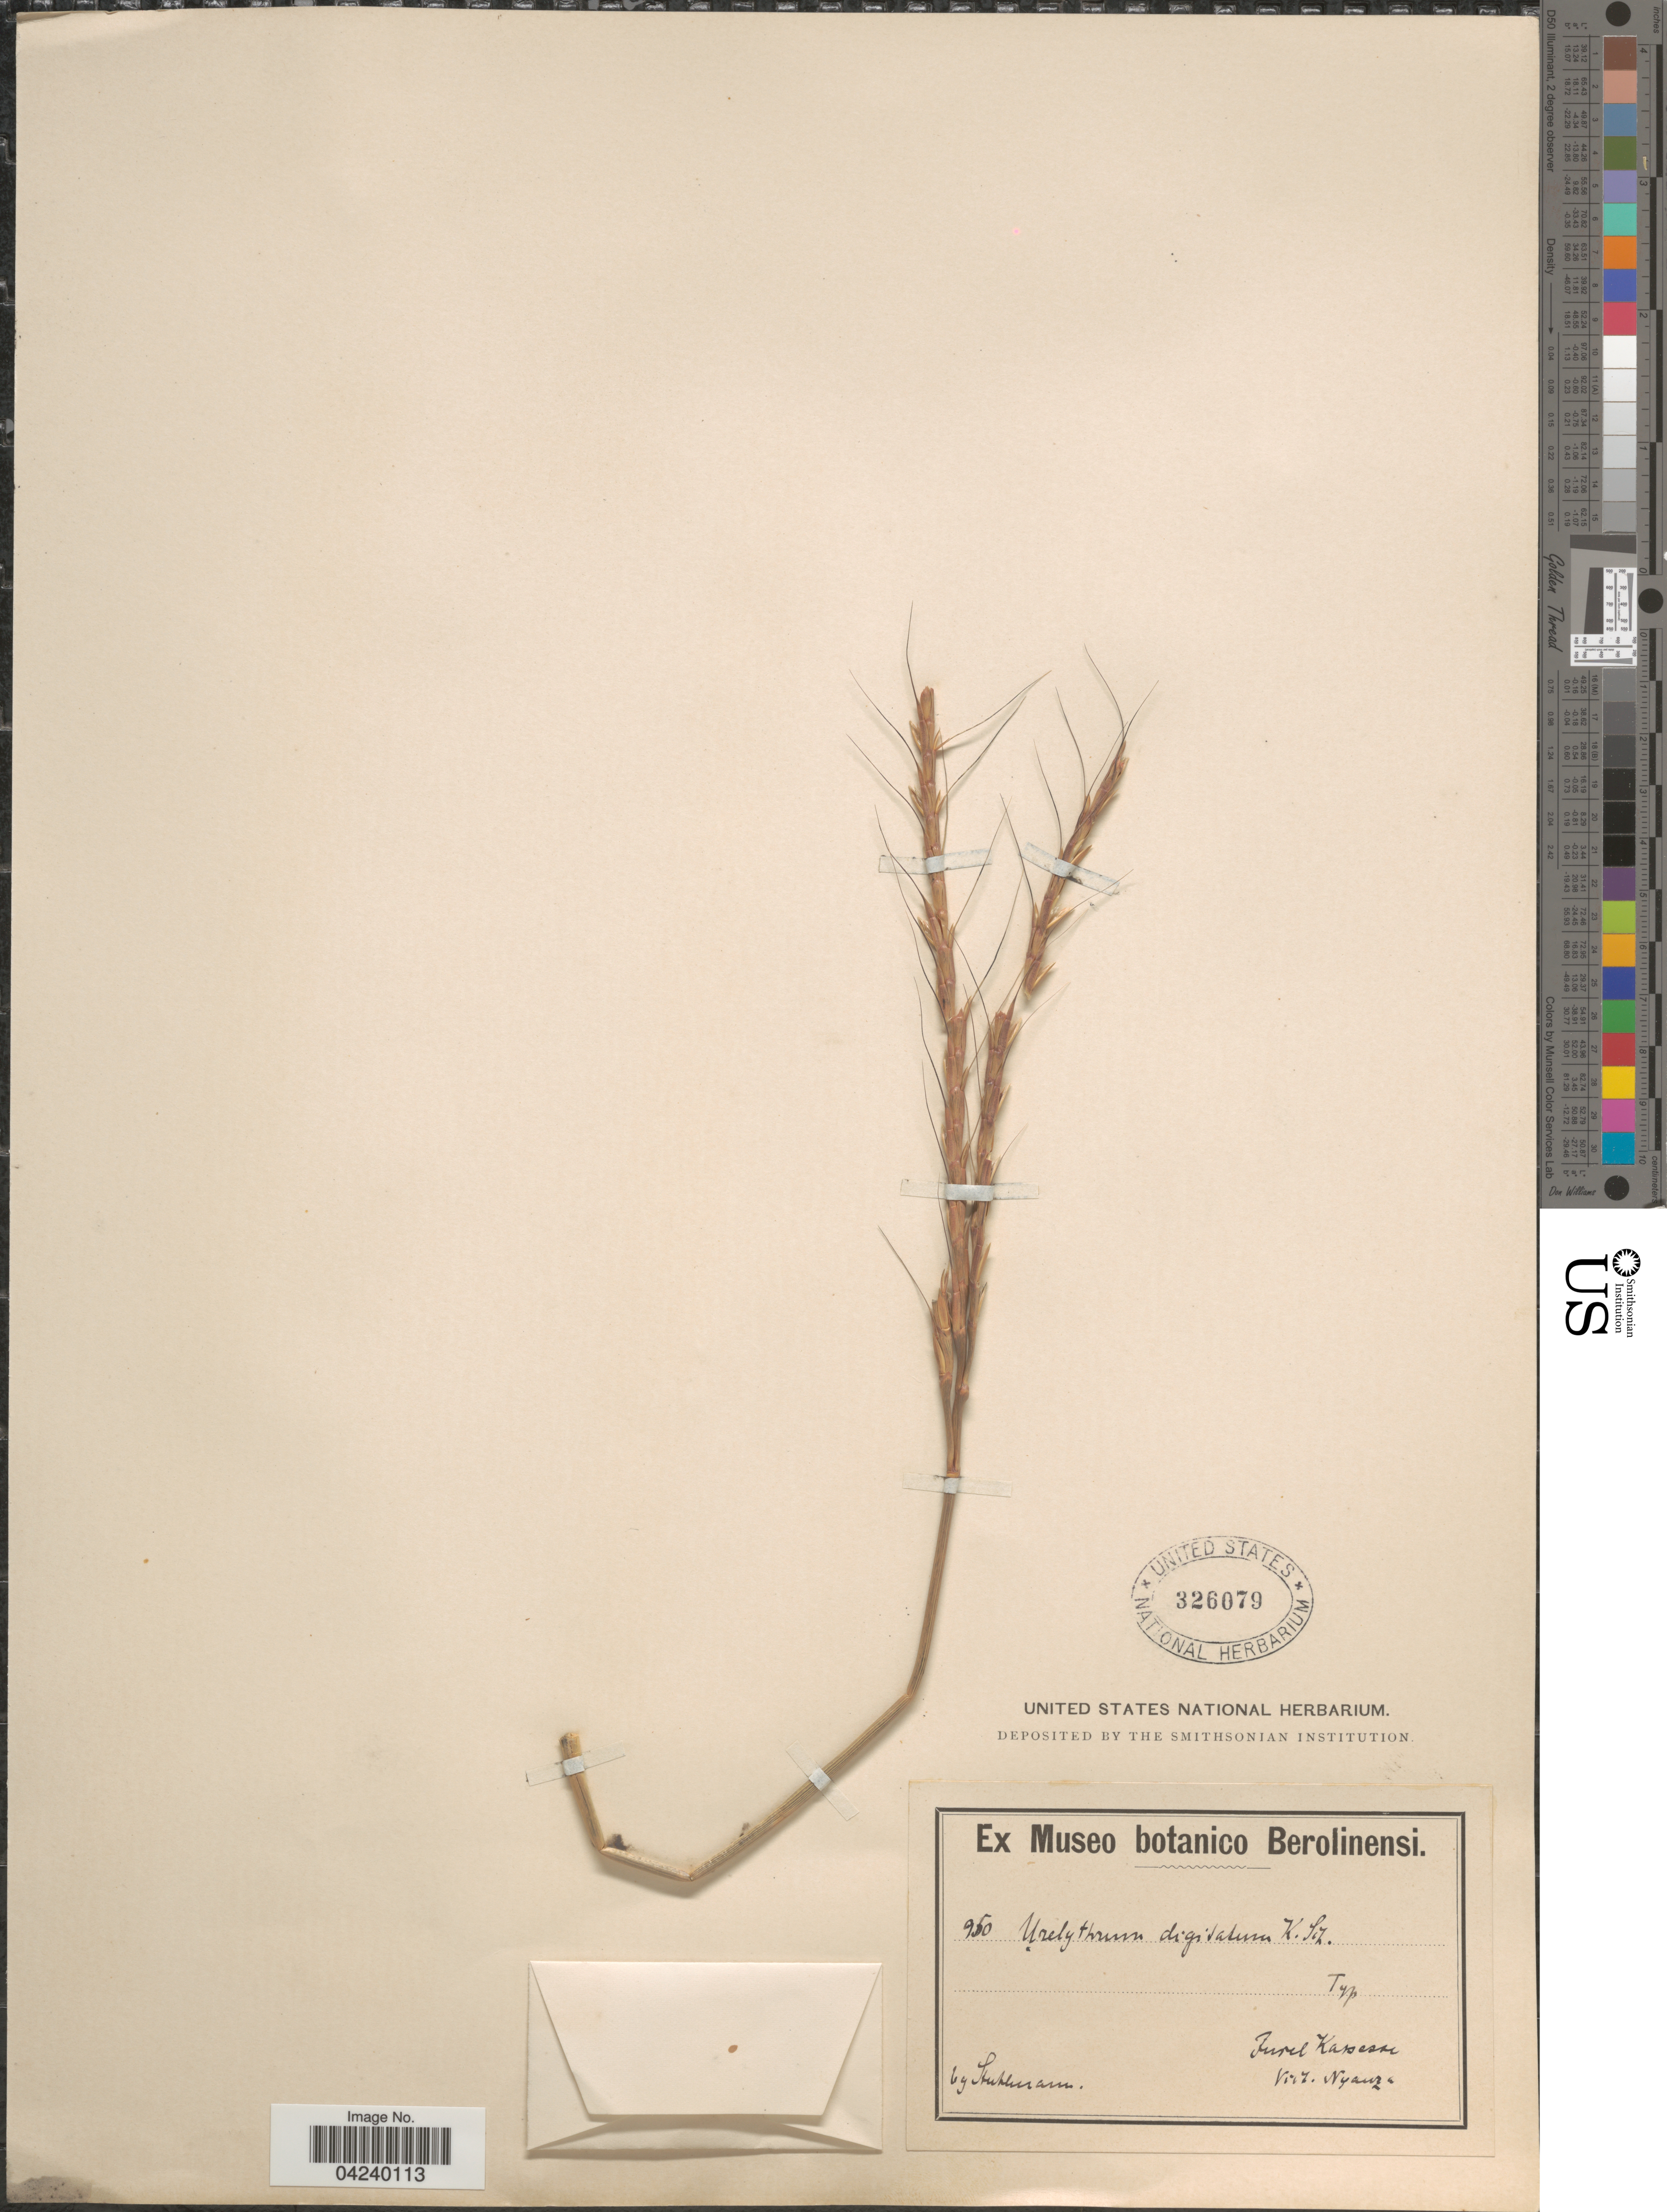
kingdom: Plantae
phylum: Tracheophyta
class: Liliopsida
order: Poales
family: Poaceae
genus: Urelytrum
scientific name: Urelytrum digitatum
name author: K. Schum.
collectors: -. Stuhlmann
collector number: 950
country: Uganda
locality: Furel Kassesse. Vict. Nyanza.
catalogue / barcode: US 326079